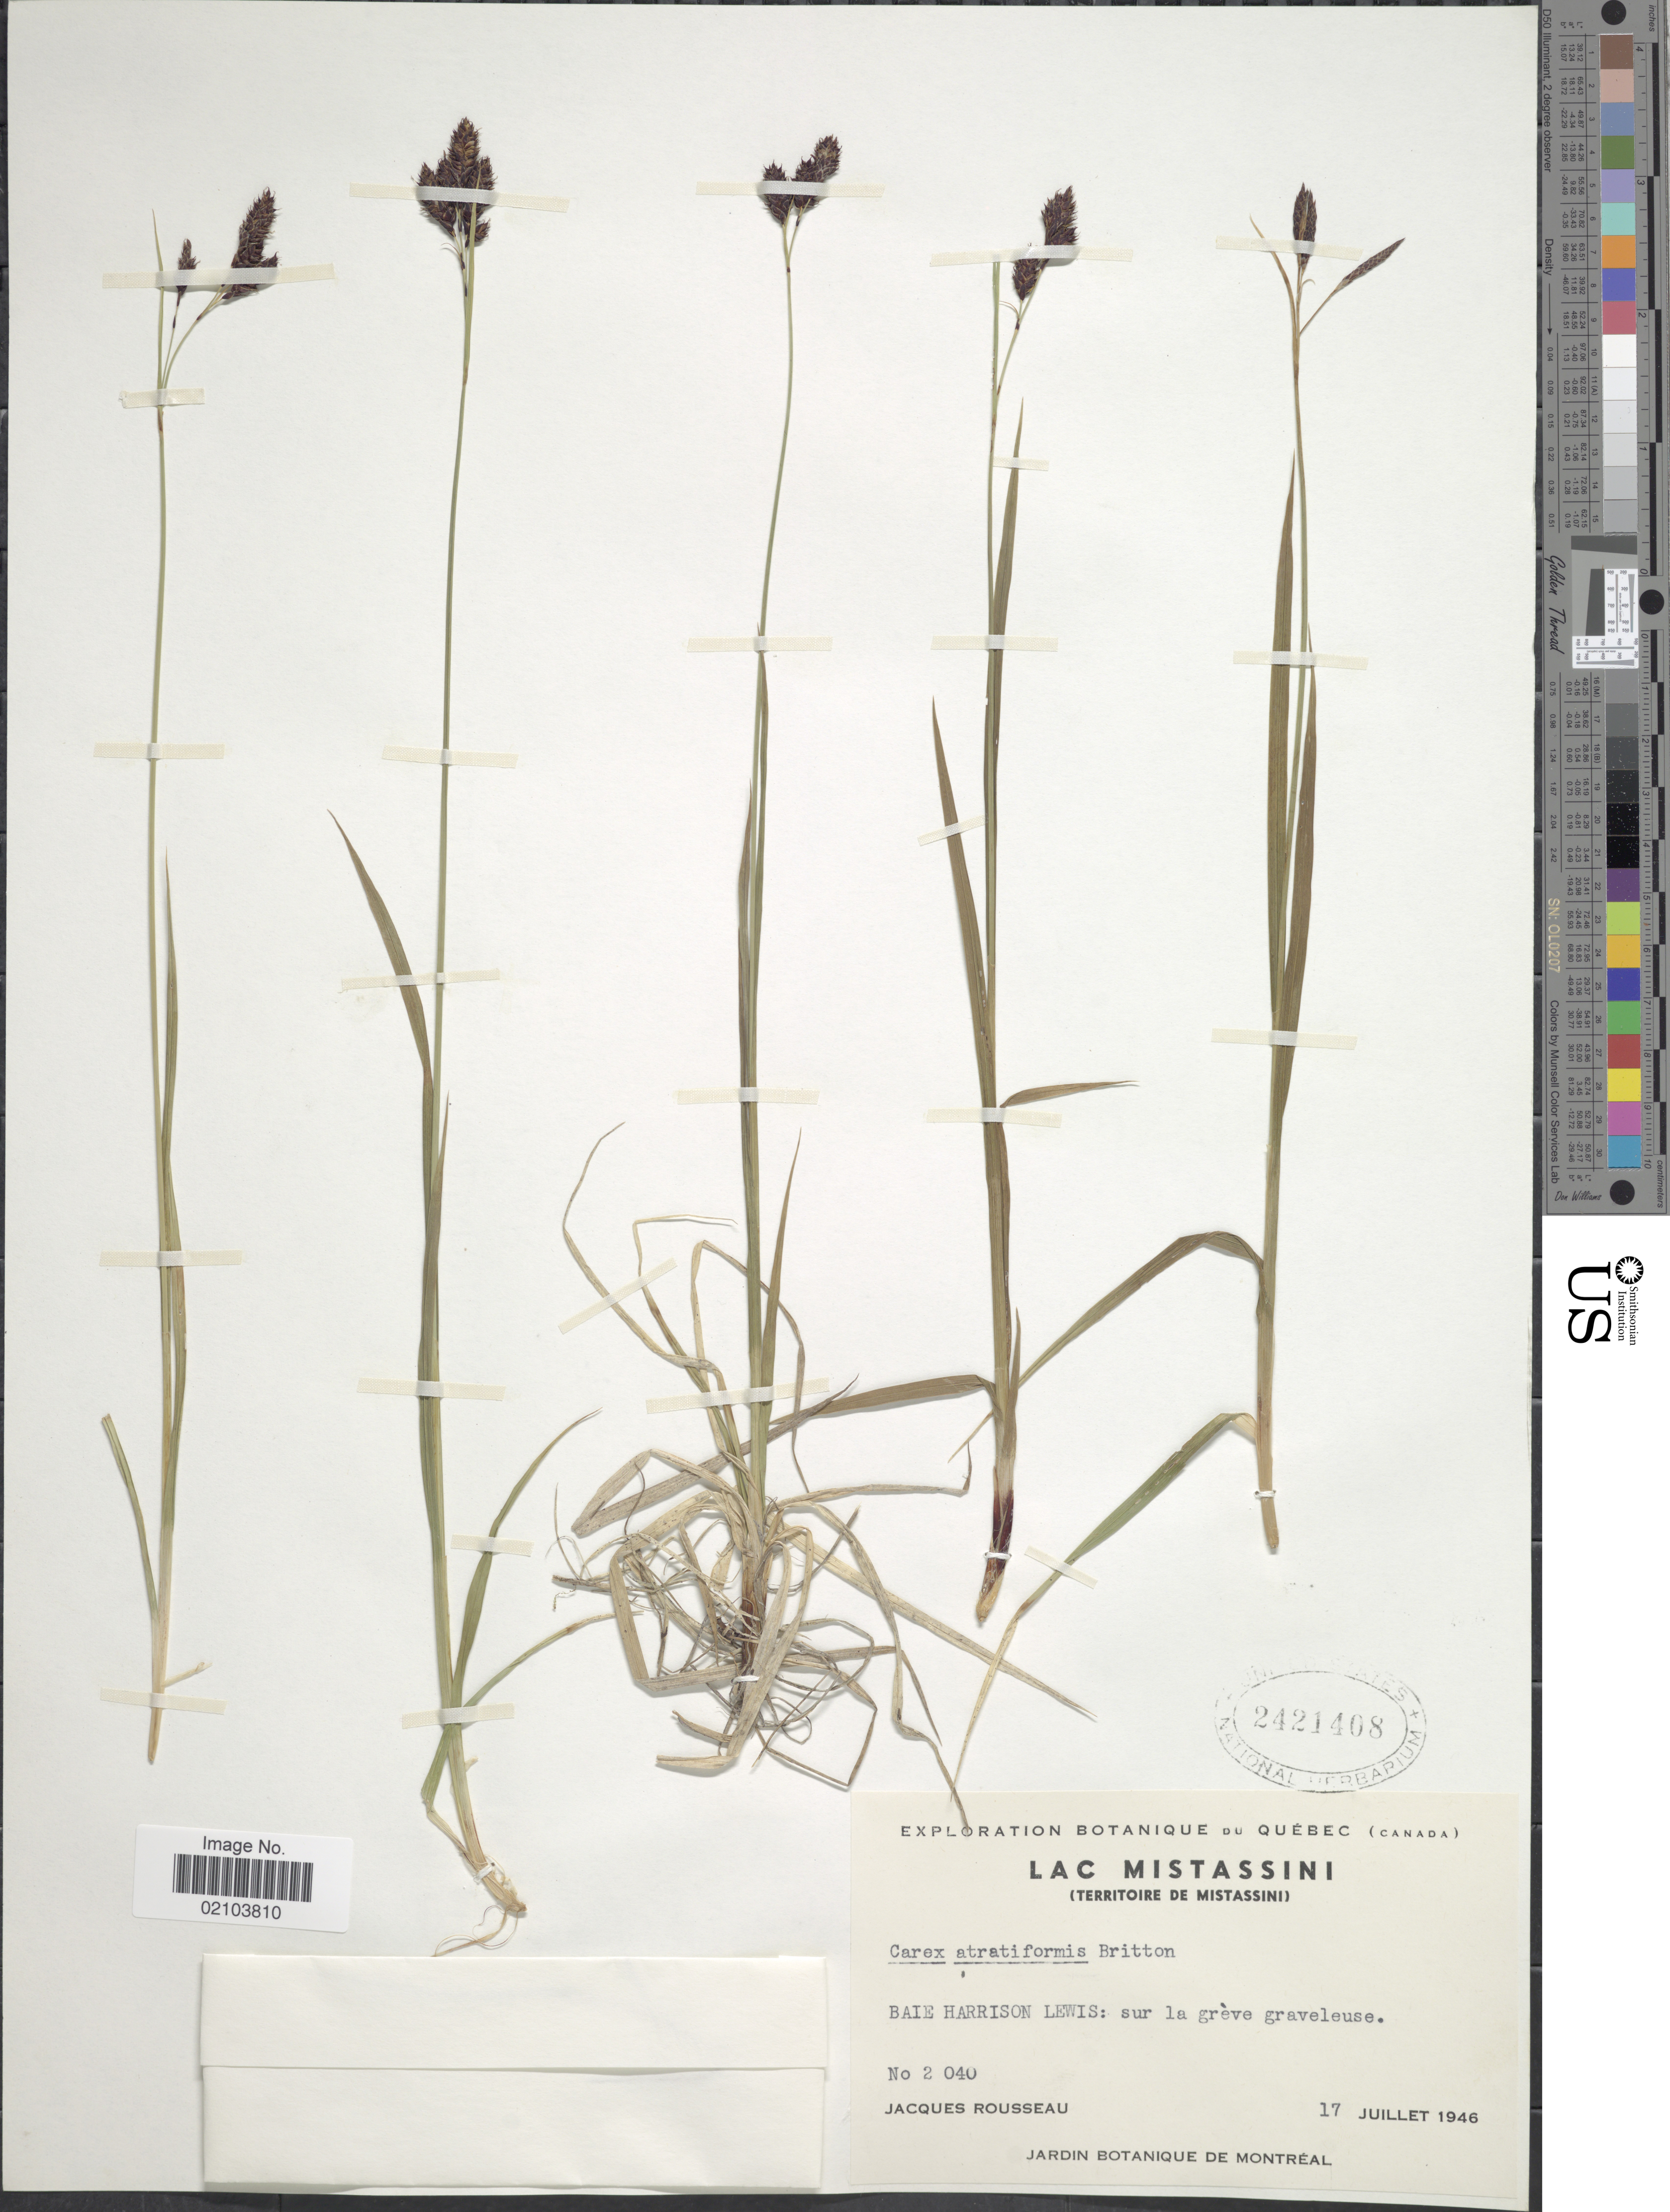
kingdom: Plantae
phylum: Tracheophyta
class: Liliopsida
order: Poales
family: Cyperaceae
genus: Carex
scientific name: Carex atratiformis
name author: Britton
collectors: J. Rousseau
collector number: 2040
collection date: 1946-07-17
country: Canada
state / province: Quebec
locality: Lac Mistassini (Territoire de Mistassini). Baie Harrison Lewis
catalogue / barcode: US 2421408